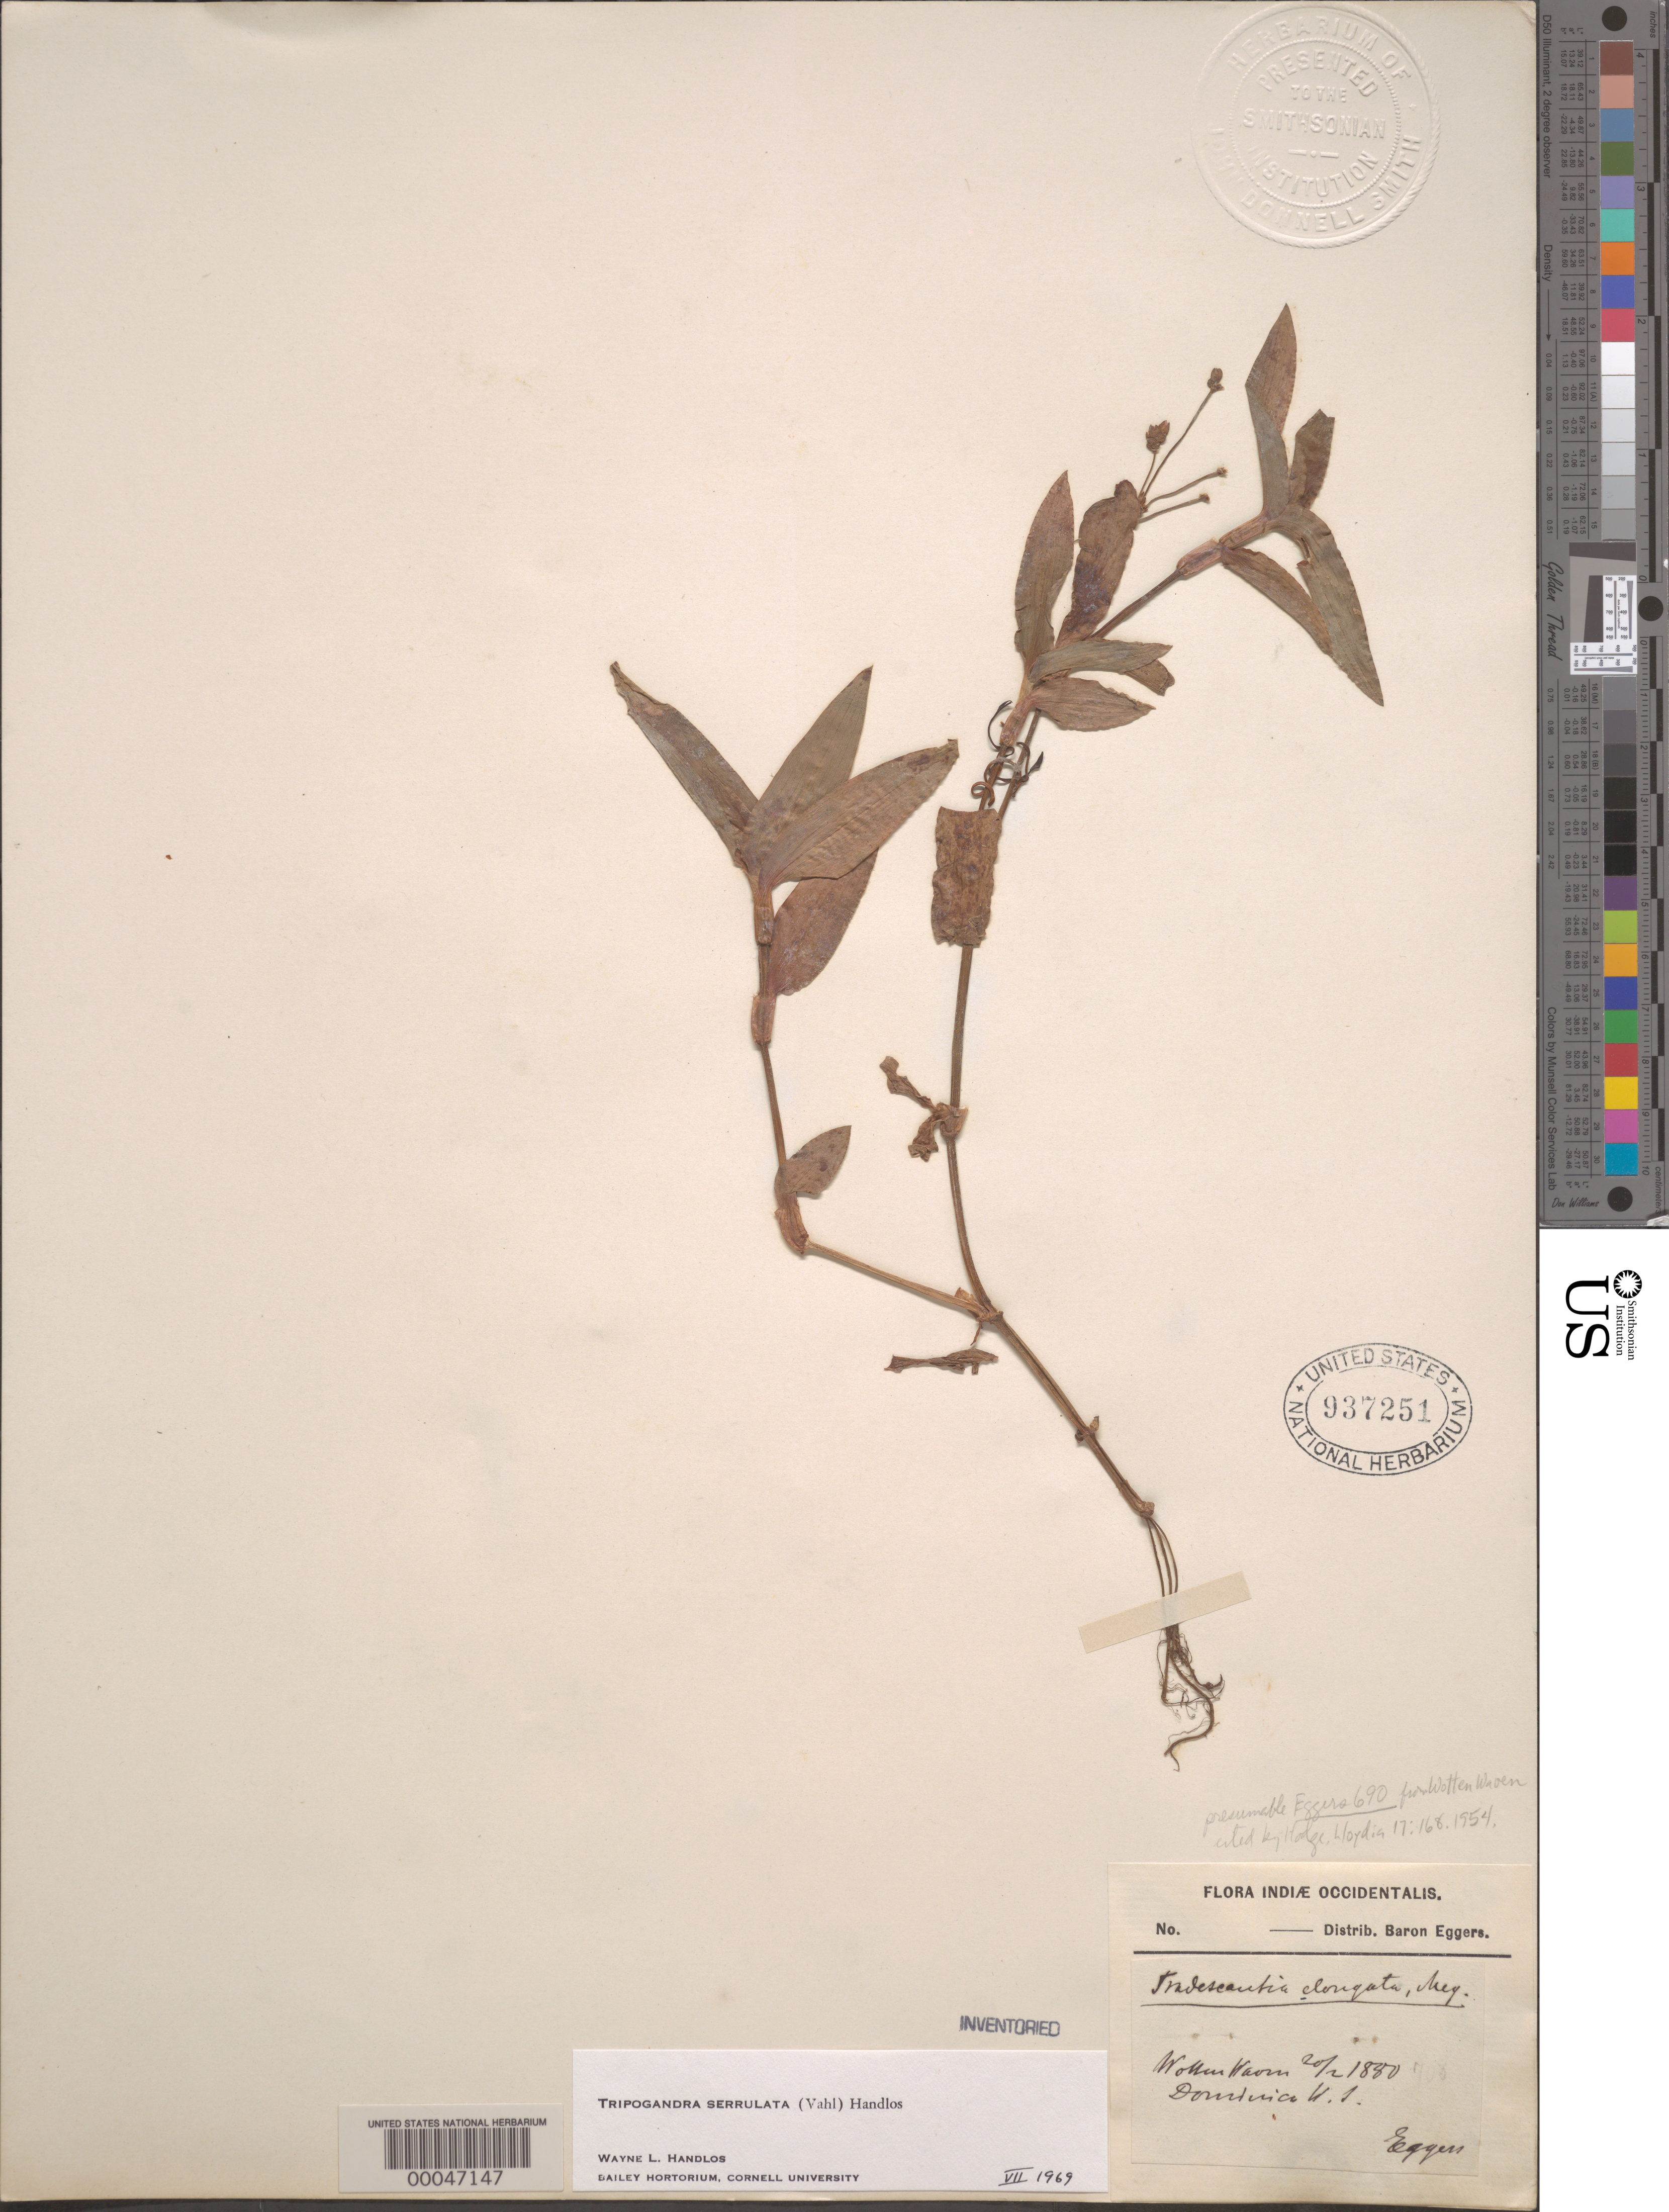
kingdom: Plantae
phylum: Tracheophyta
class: Liliopsida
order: Commelinales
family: Commelinaceae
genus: Tripogandra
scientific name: Tripogandra serrulata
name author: (Vahl) Handlos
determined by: Handlos, W. L.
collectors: H. F. A. von Eggers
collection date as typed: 20 Feb 1880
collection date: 1880-02-20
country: Dominican Republic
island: Hispaniola Island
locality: Wotten waven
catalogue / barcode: US 937251